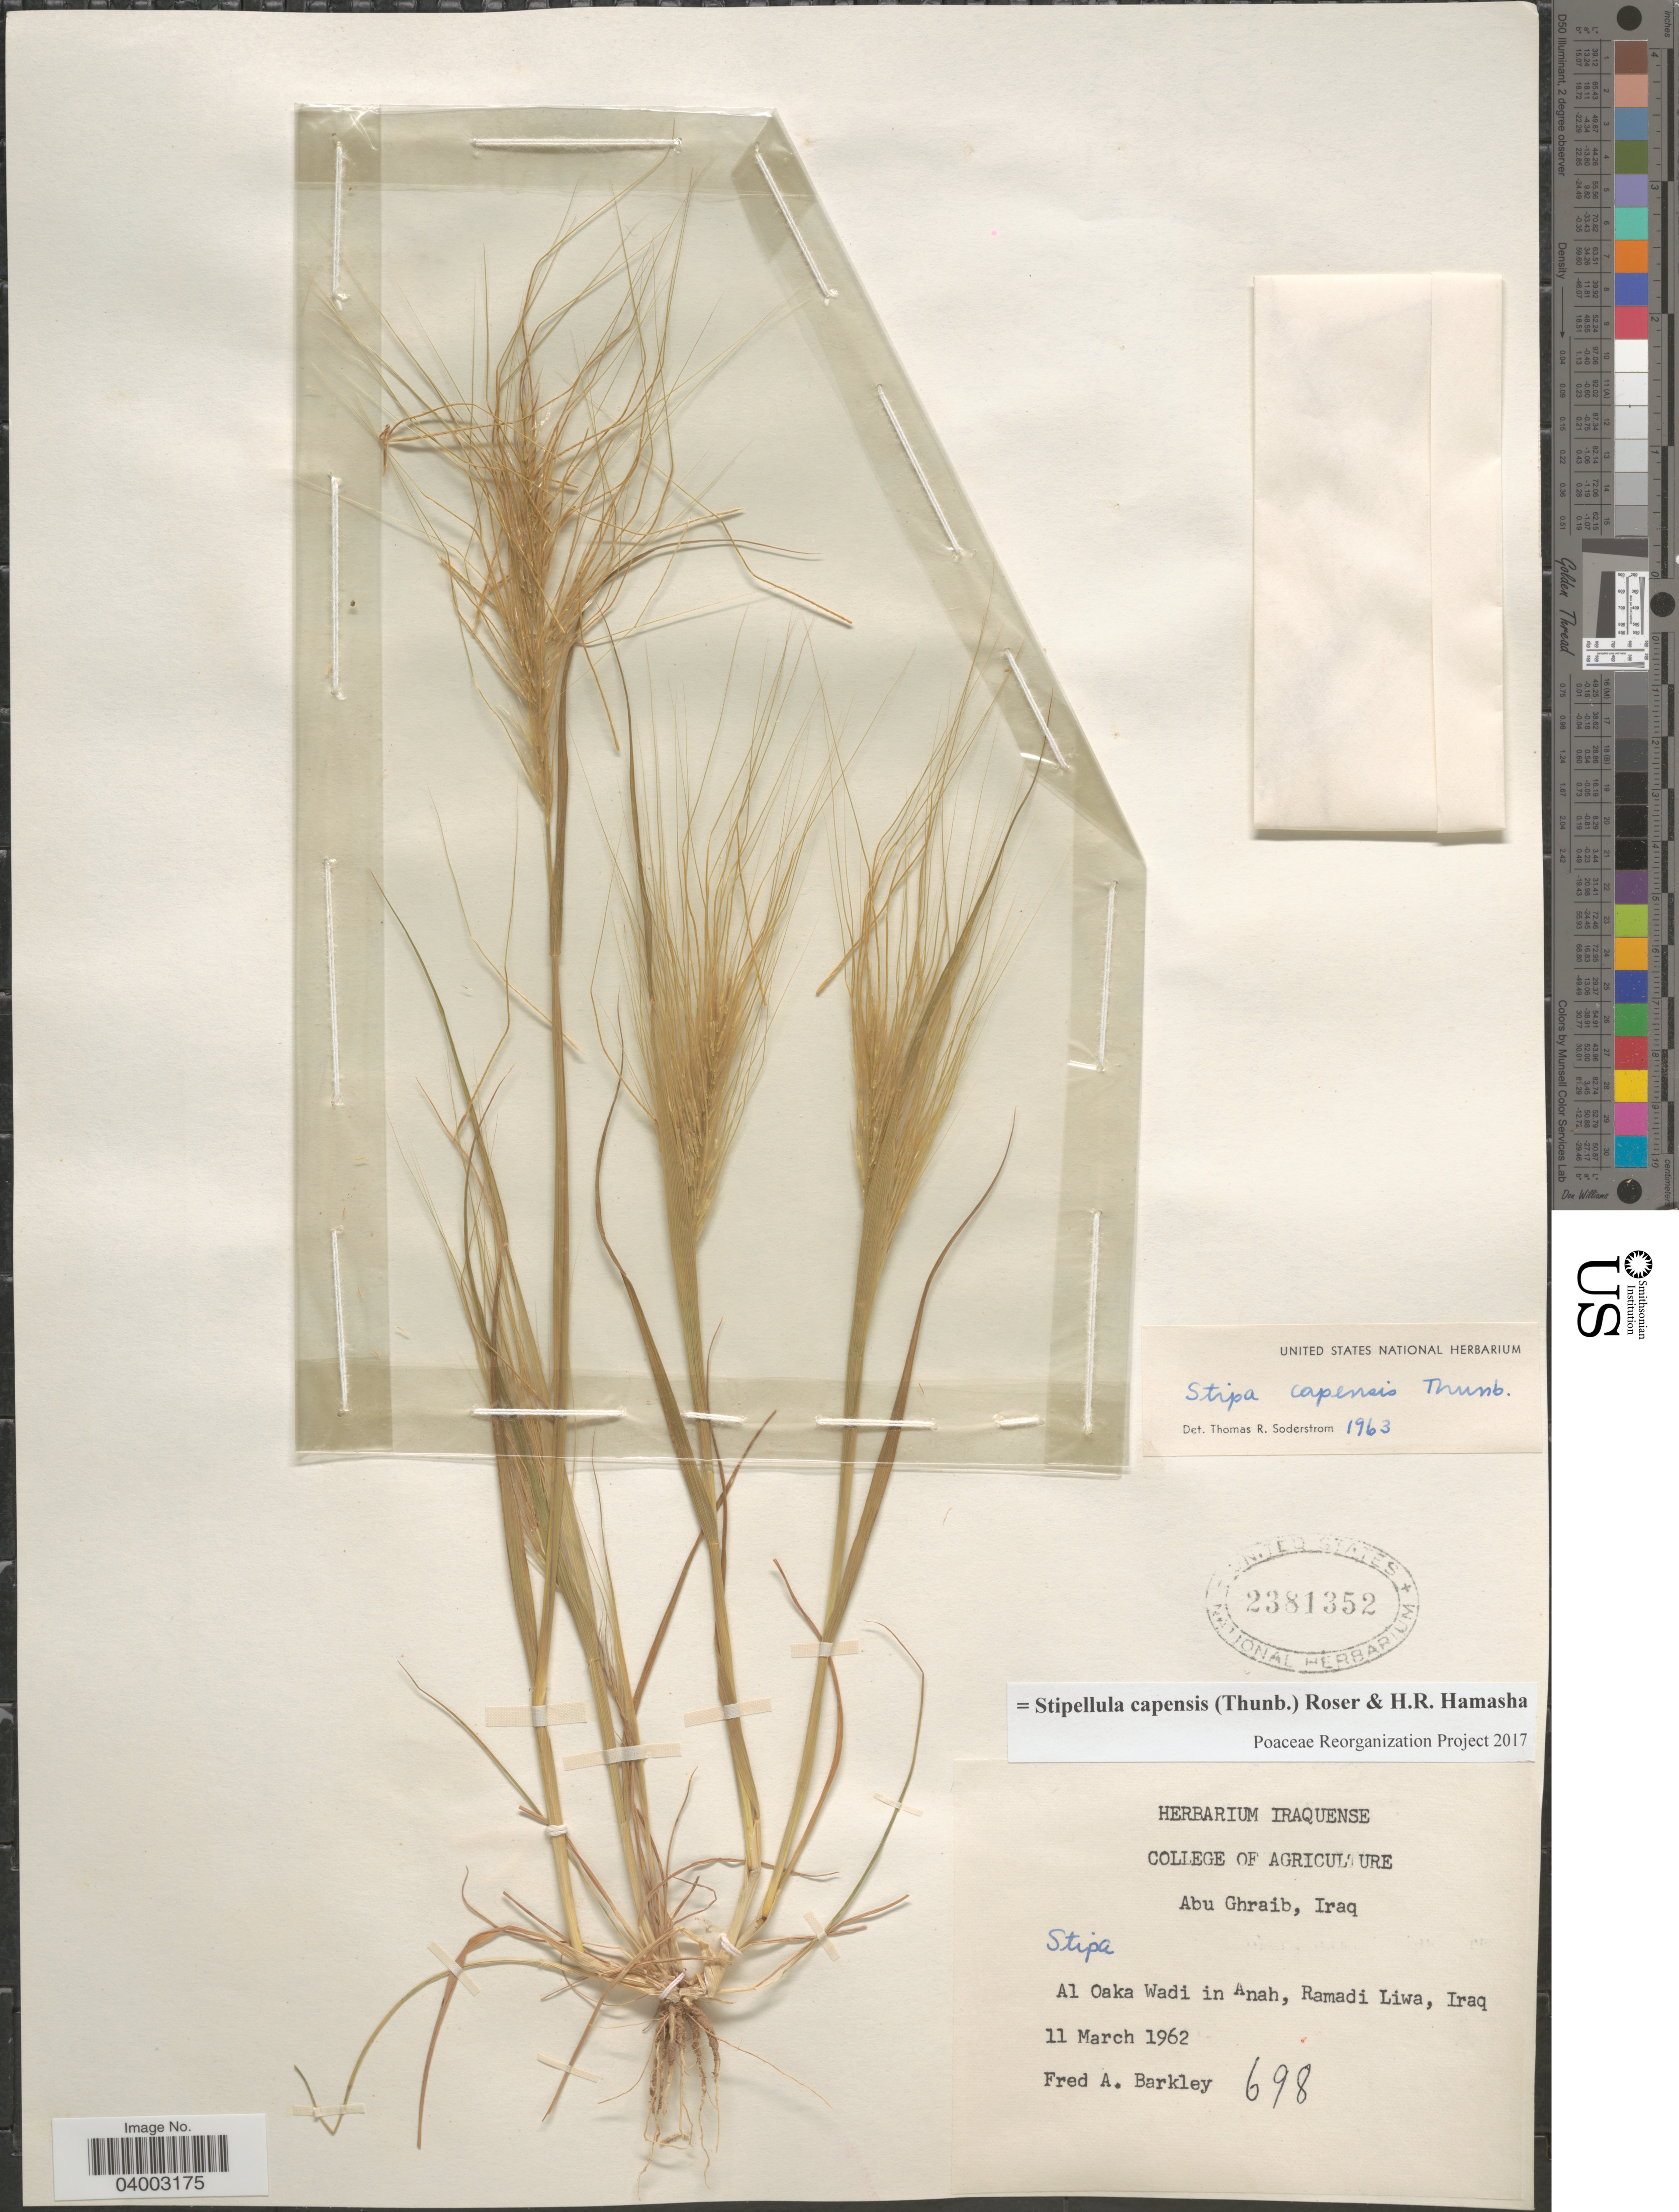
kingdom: Plantae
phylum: Tracheophyta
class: Liliopsida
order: Poales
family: Poaceae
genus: Stipellula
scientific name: Stipellula capensis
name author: (Thunb.) Röser & H. R. Hamasha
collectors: F. A. Barkley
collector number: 698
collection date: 1962-03-11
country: Iraq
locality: Al Oaka Wadi in Anah, Ramadi Liwa.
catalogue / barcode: US 2381352